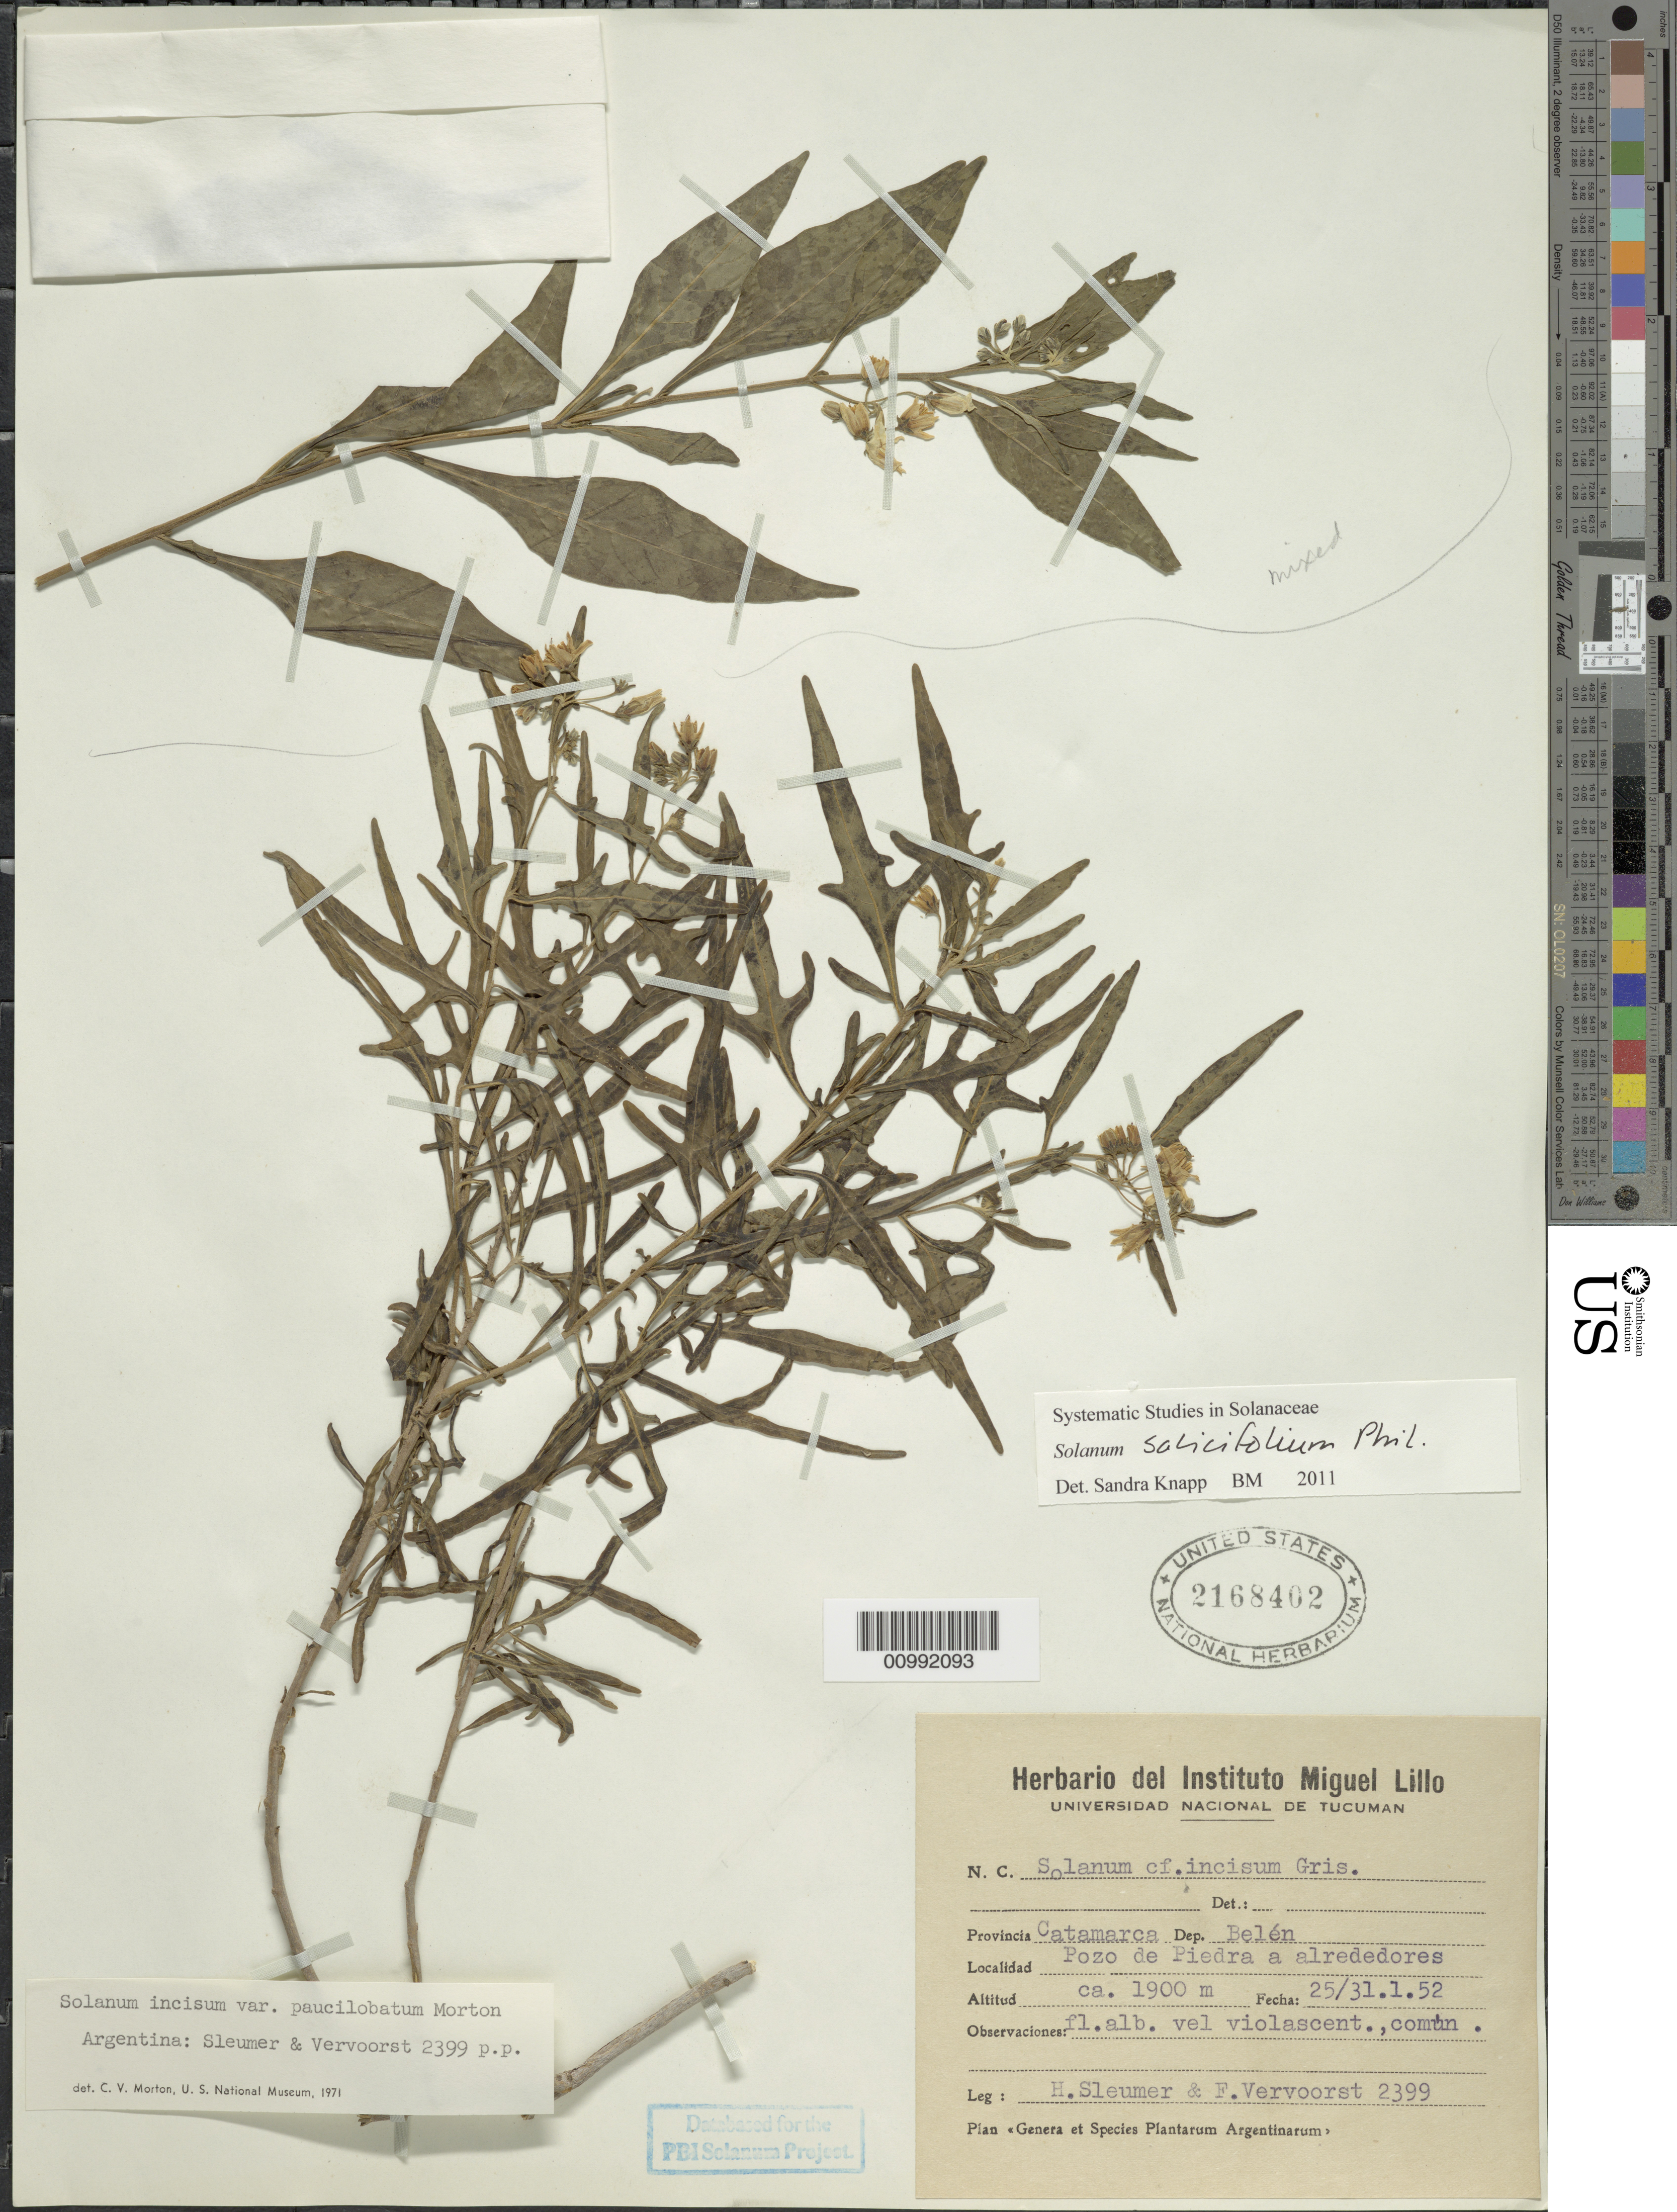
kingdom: Plantae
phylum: Tracheophyta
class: Magnoliopsida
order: Solanales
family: Solanaceae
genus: Solanum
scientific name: Solanum salicifolium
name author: Phil.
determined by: Knapp, S. D.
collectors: H. O. Sleumer & F. Vervoorst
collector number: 2399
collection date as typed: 25 Jan 1952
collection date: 1952-01-25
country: Argentina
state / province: Catamarca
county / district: Belen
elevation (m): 1900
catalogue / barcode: US 2168402